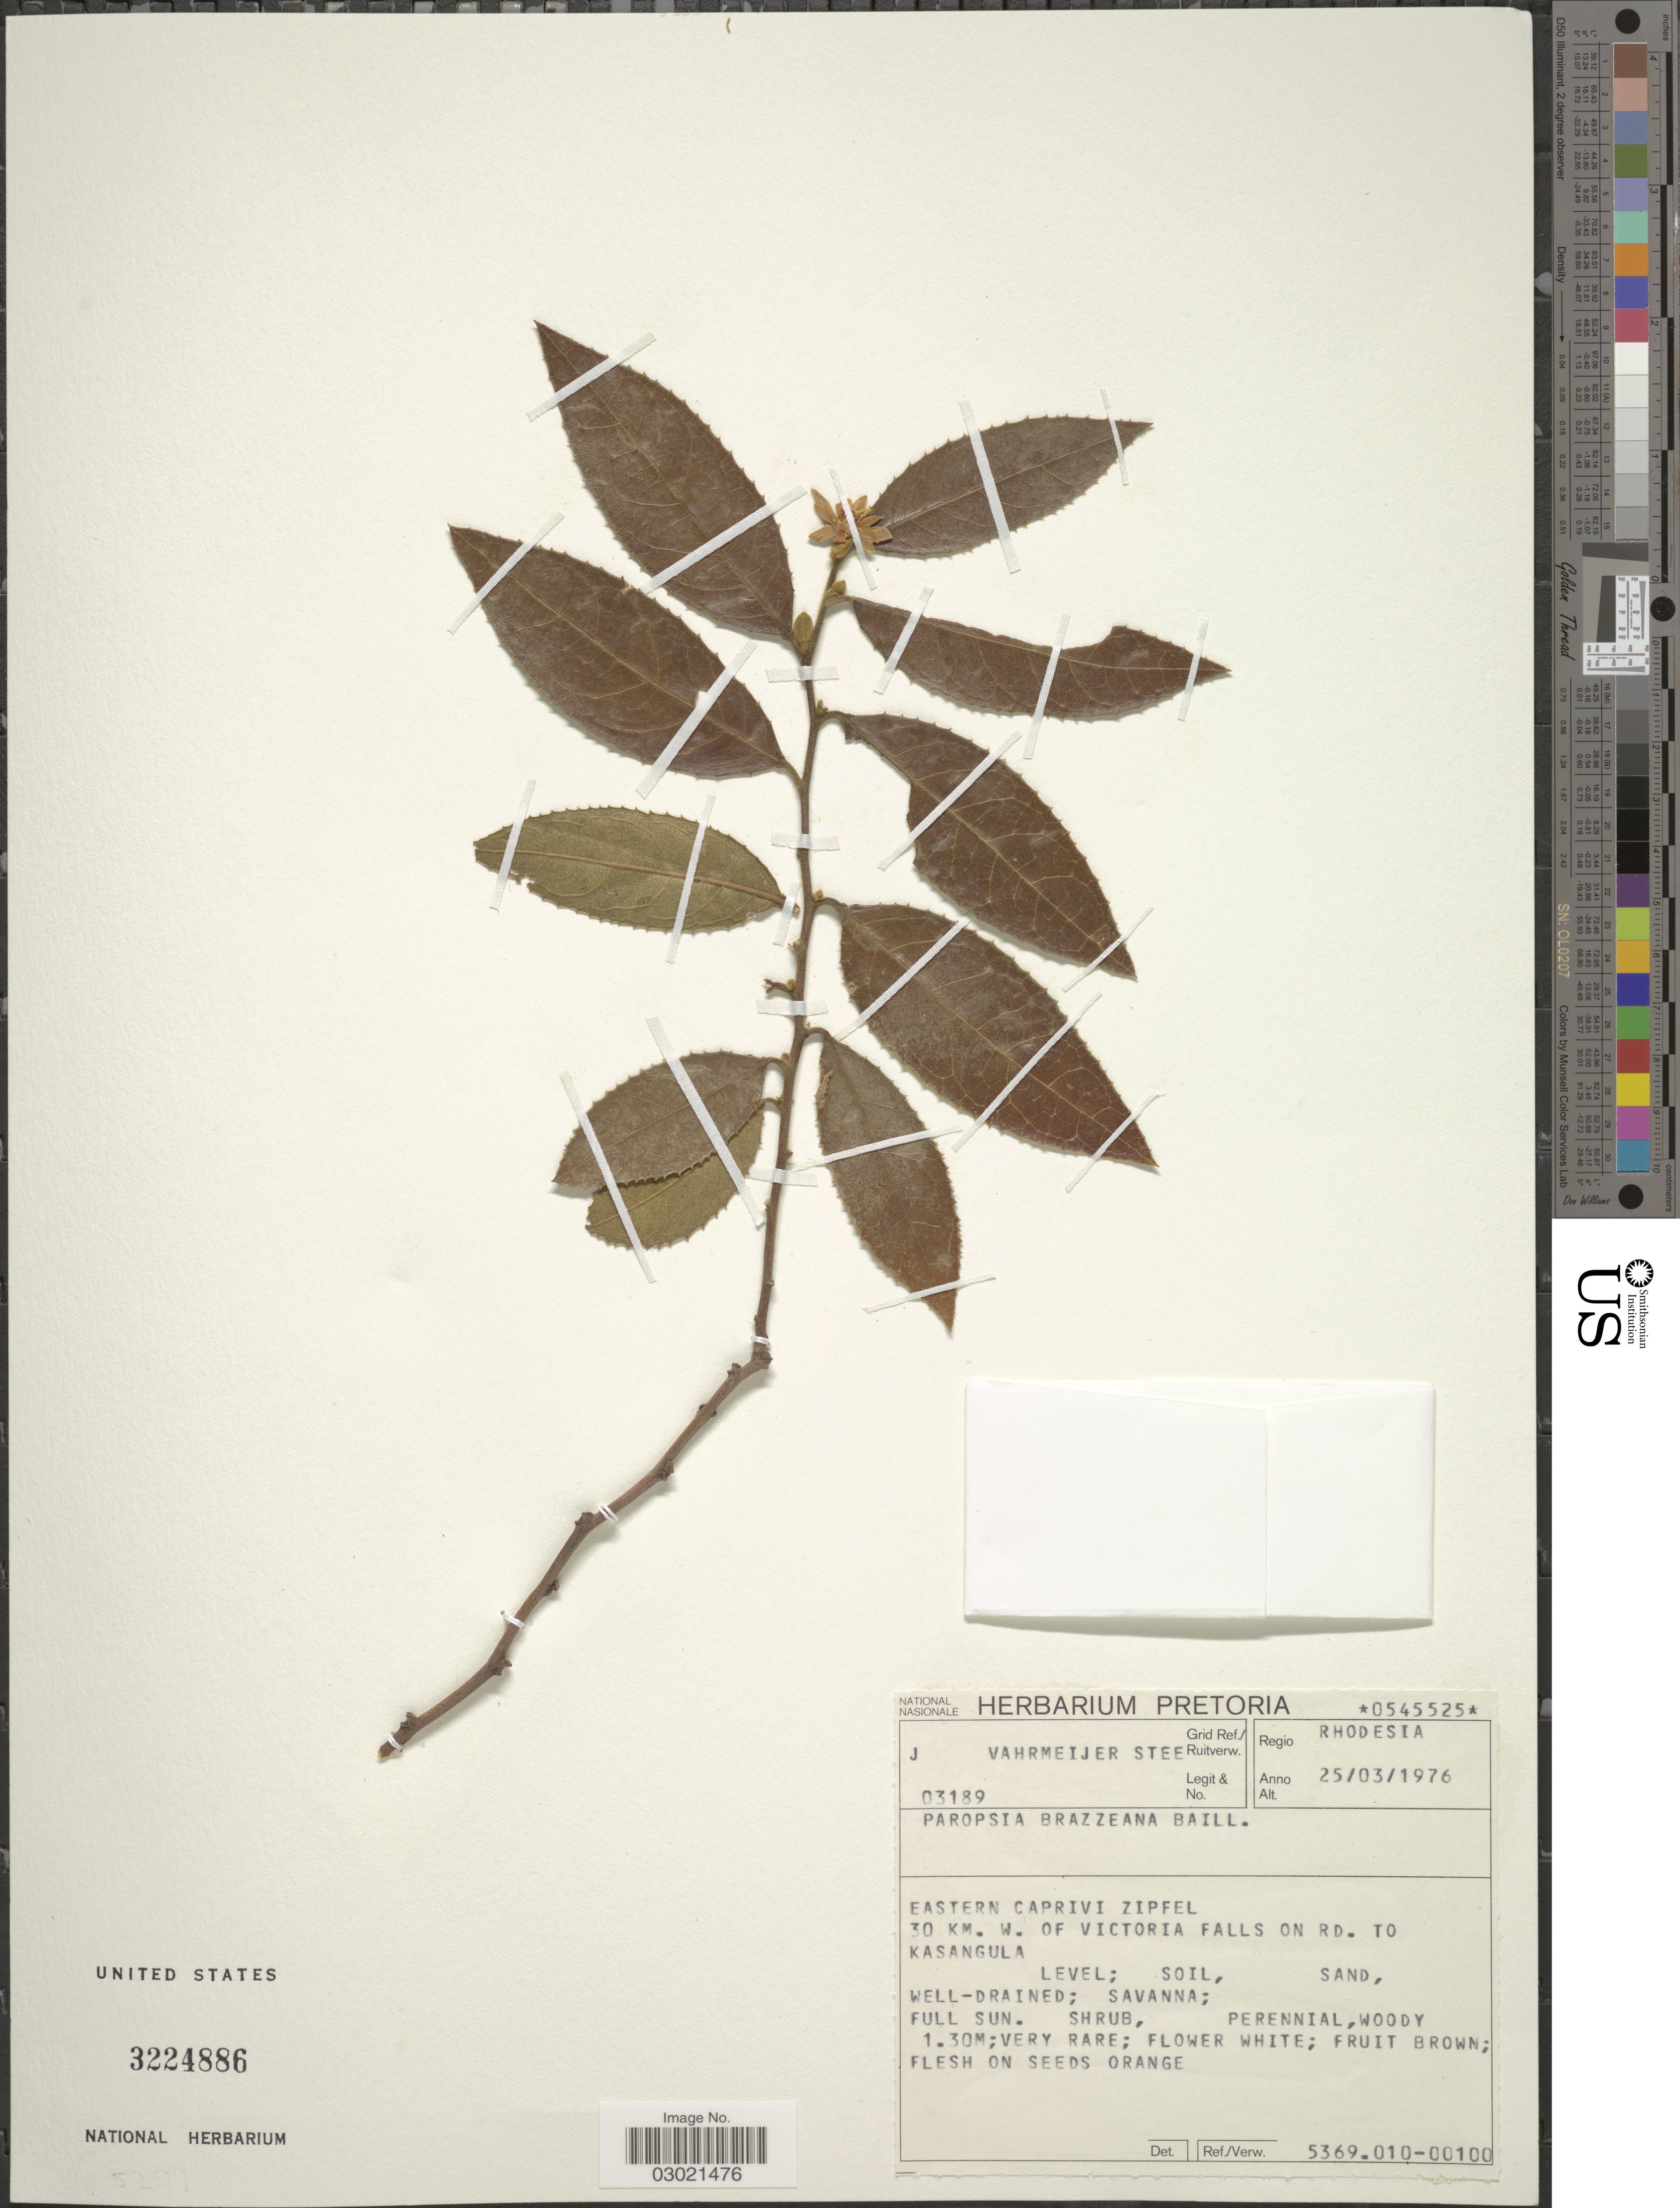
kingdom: Plantae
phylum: Tracheophyta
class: Magnoliopsida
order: Malpighiales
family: Passifloraceae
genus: Paropsia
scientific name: Paropsia brazzaeana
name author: Baill.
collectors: J. Vahrmeijer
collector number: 03189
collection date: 1976-03-25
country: Zimbabwe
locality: Regio Rhodesia. Eastern Caprivi Zipfel, 30 km. W. of Victoria Falls on Rd. to Kasangula.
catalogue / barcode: US 3224886